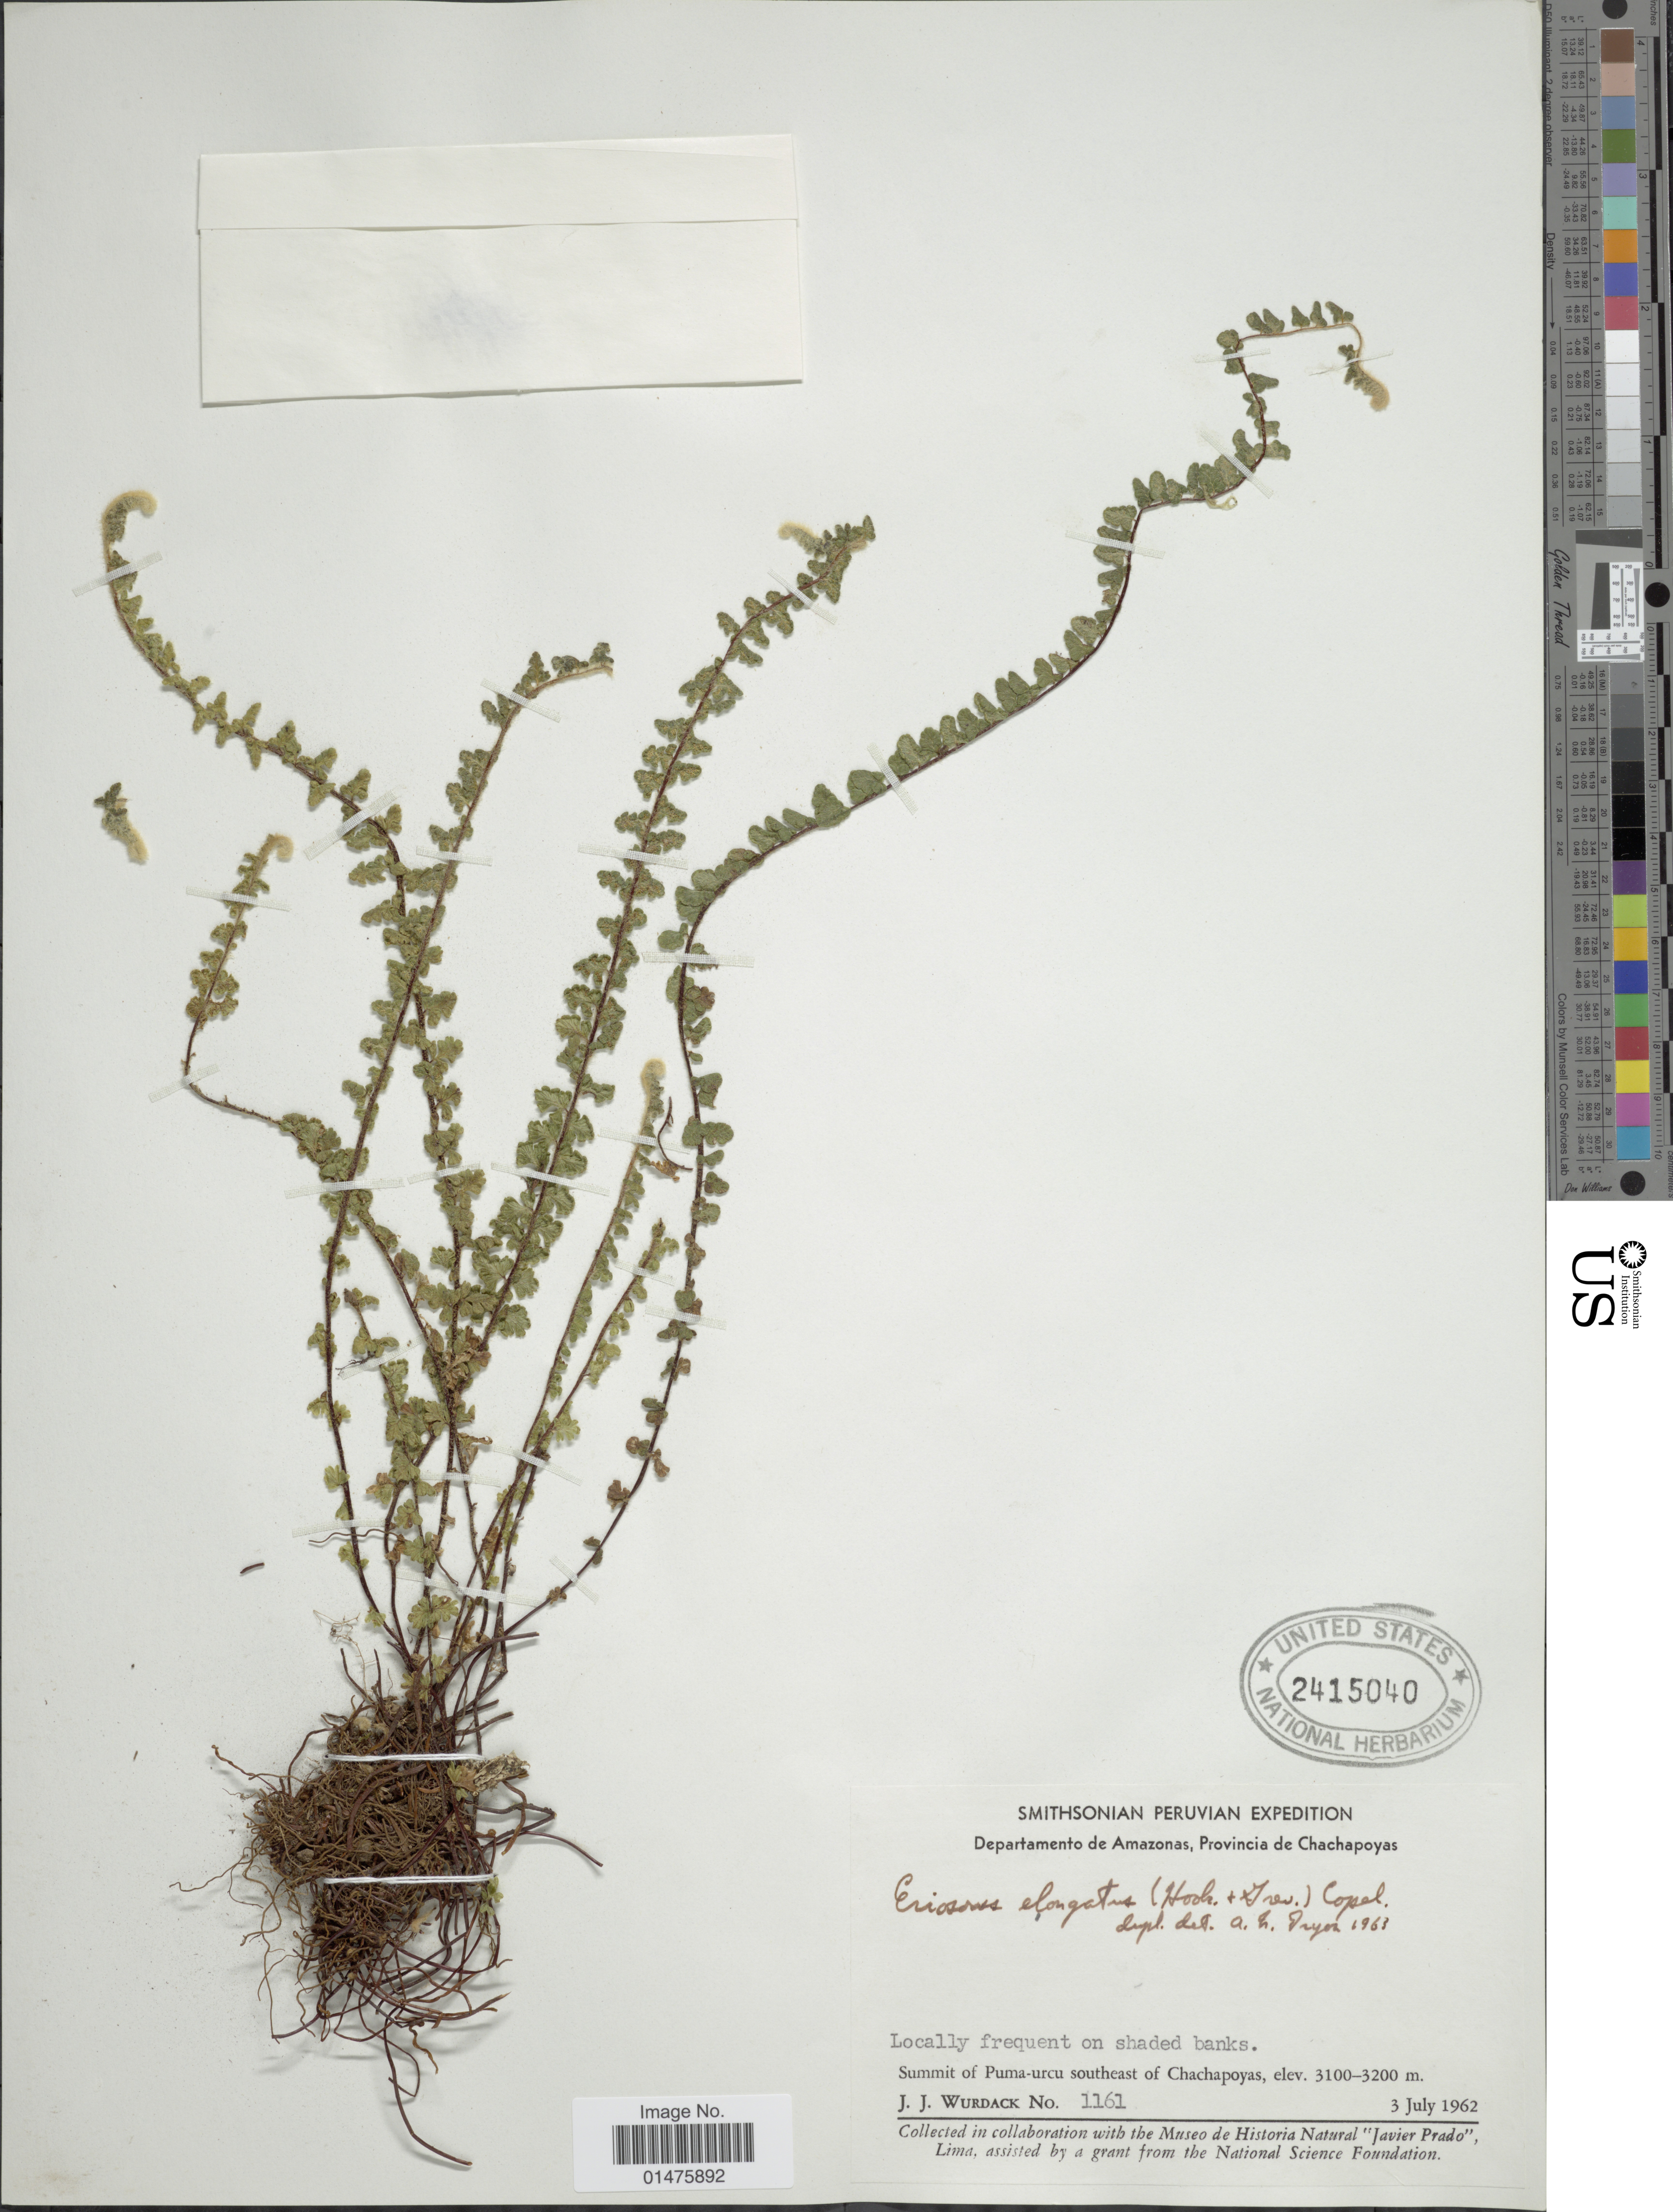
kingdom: Plantae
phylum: Tracheophyta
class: Polypodiopsida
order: Polypodiales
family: Pteridaceae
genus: Jamesonia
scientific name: Jamesonia cheilanthoides x J. jamesonia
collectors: J. J. Wurdack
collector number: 1161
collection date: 1962-07-03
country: Peru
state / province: Amazonas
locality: Departamento de Amazonas, Provincia de Chachapoyas, Summit of Puma-urcu southeast of Chachapoyas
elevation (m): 3100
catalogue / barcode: US 2415040